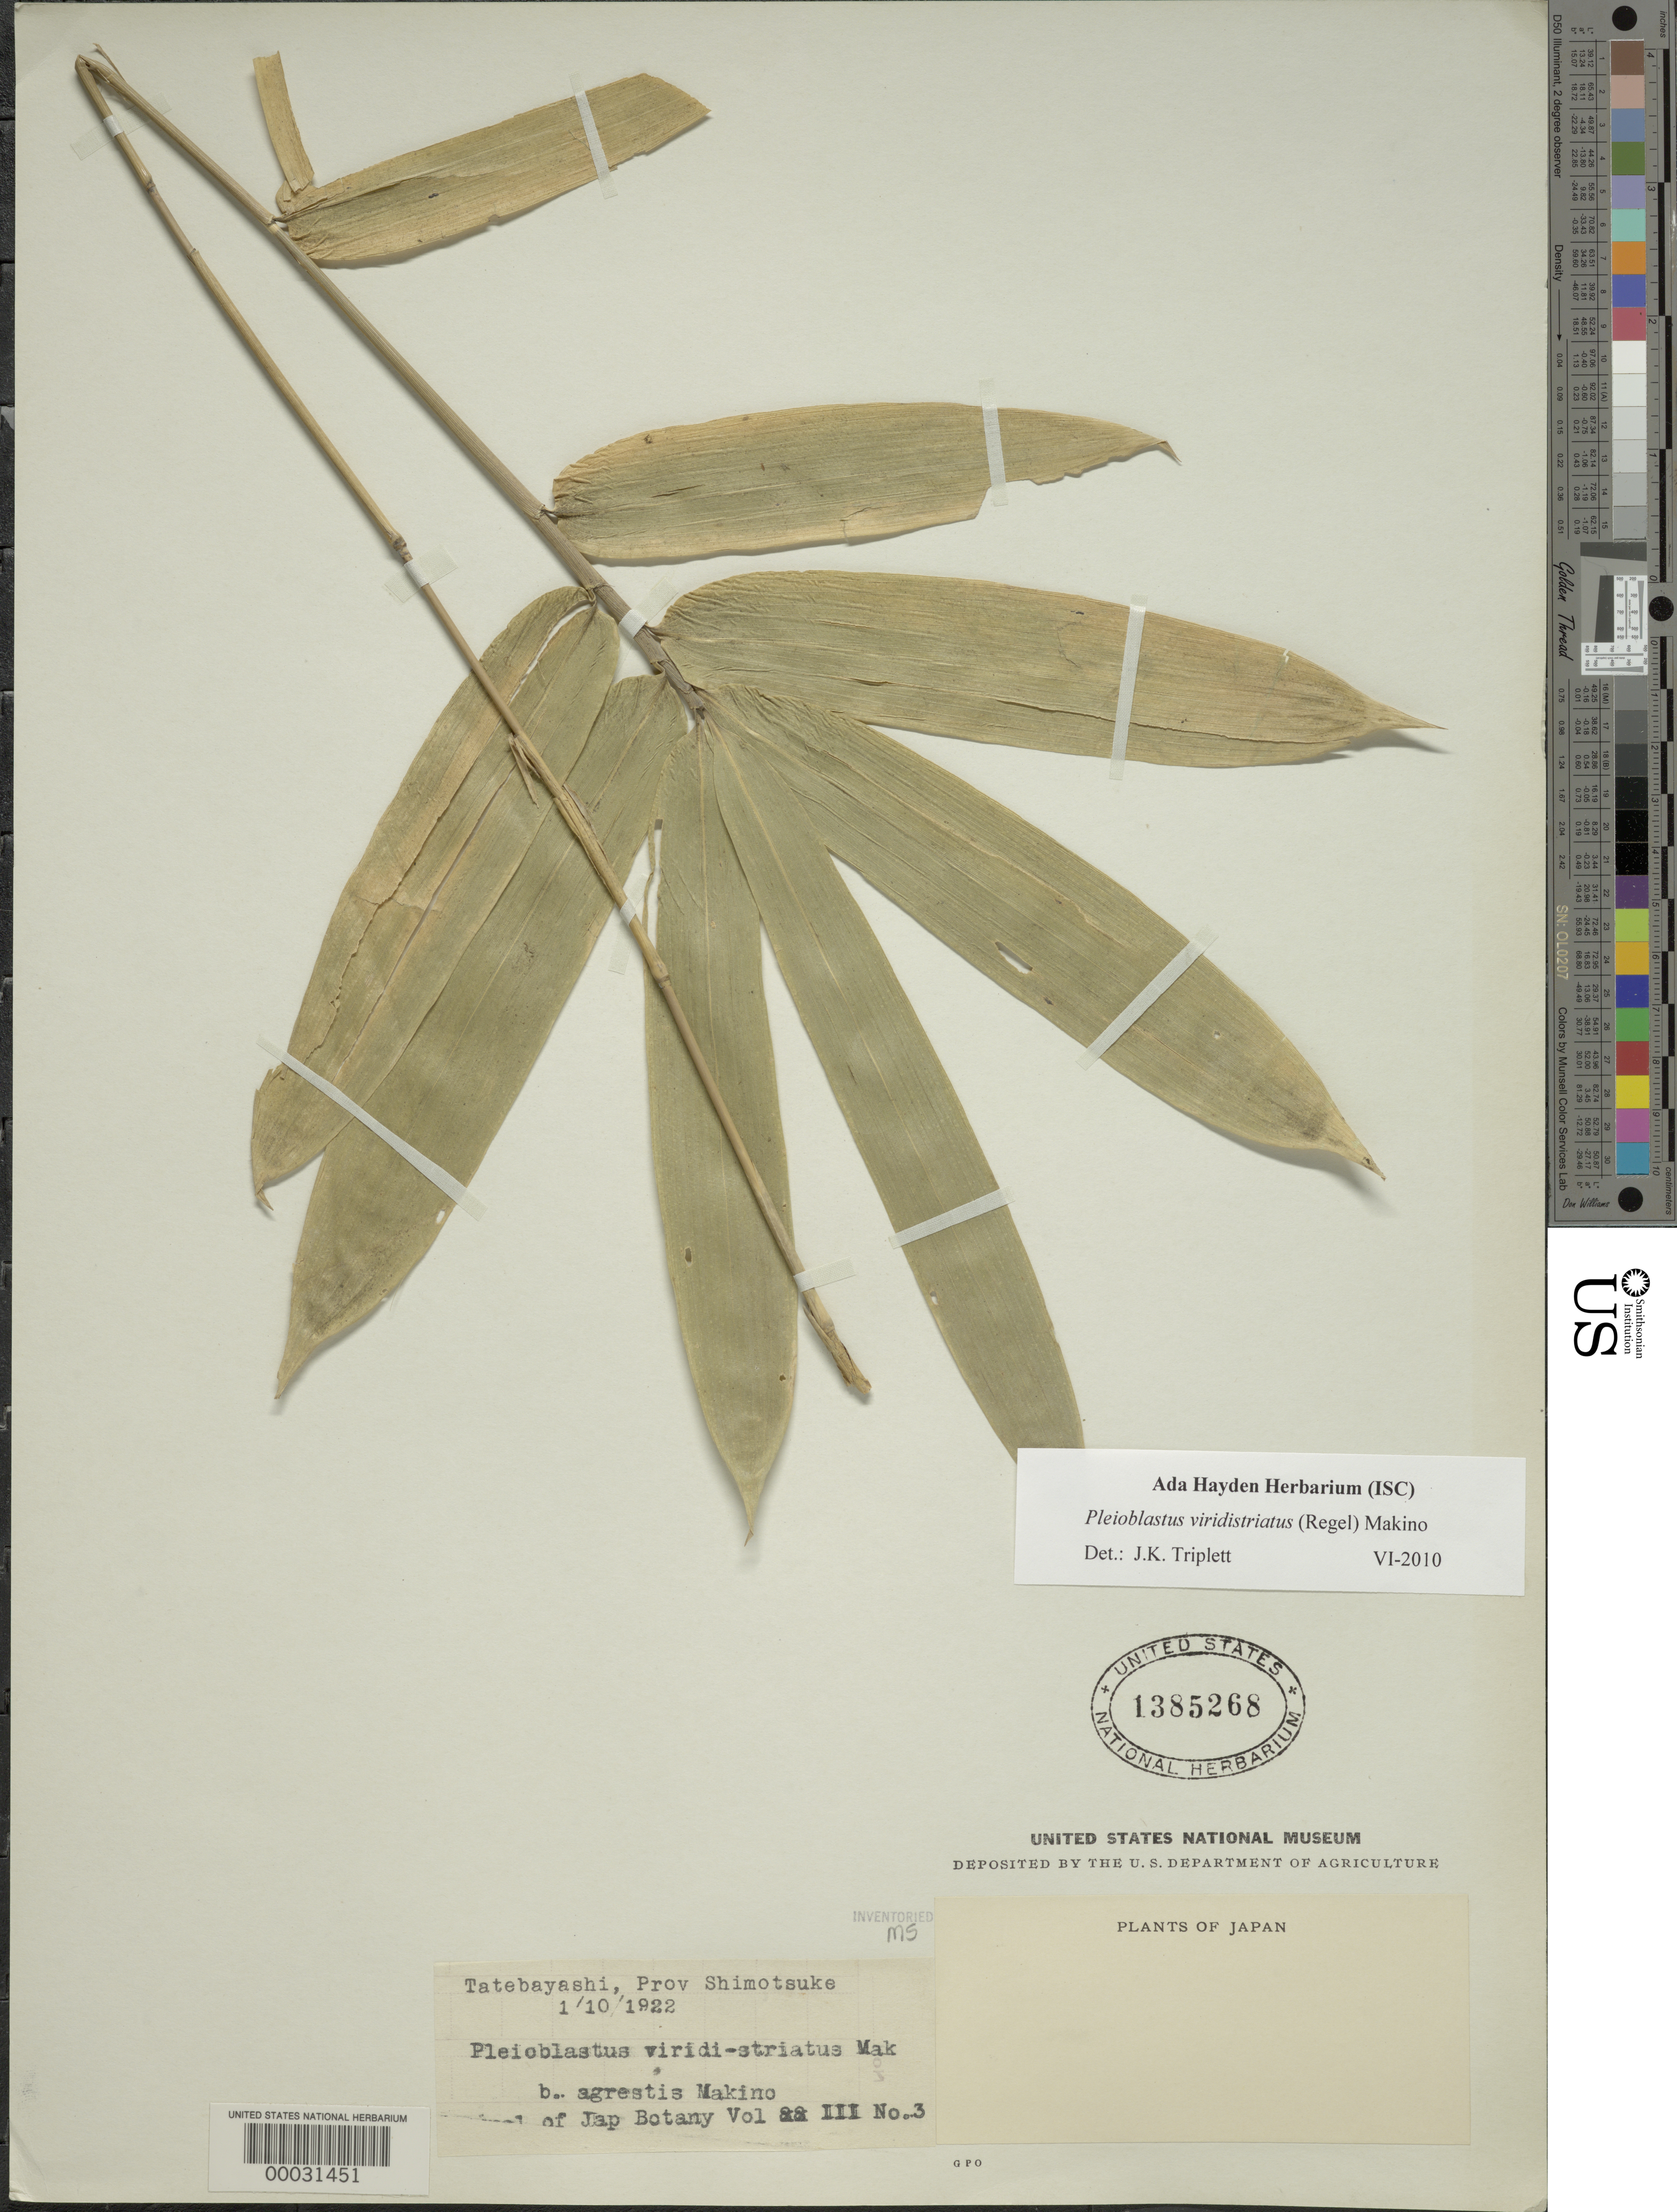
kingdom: Plantae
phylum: Tracheophyta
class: Liliopsida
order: Poales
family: Poaceae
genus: Arundinaria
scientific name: Arundinaria viridistriata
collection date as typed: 10 Jan 1922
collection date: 1922-01-10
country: Japan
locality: Shimotsuke, tatebayashi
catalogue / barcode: US 1385268